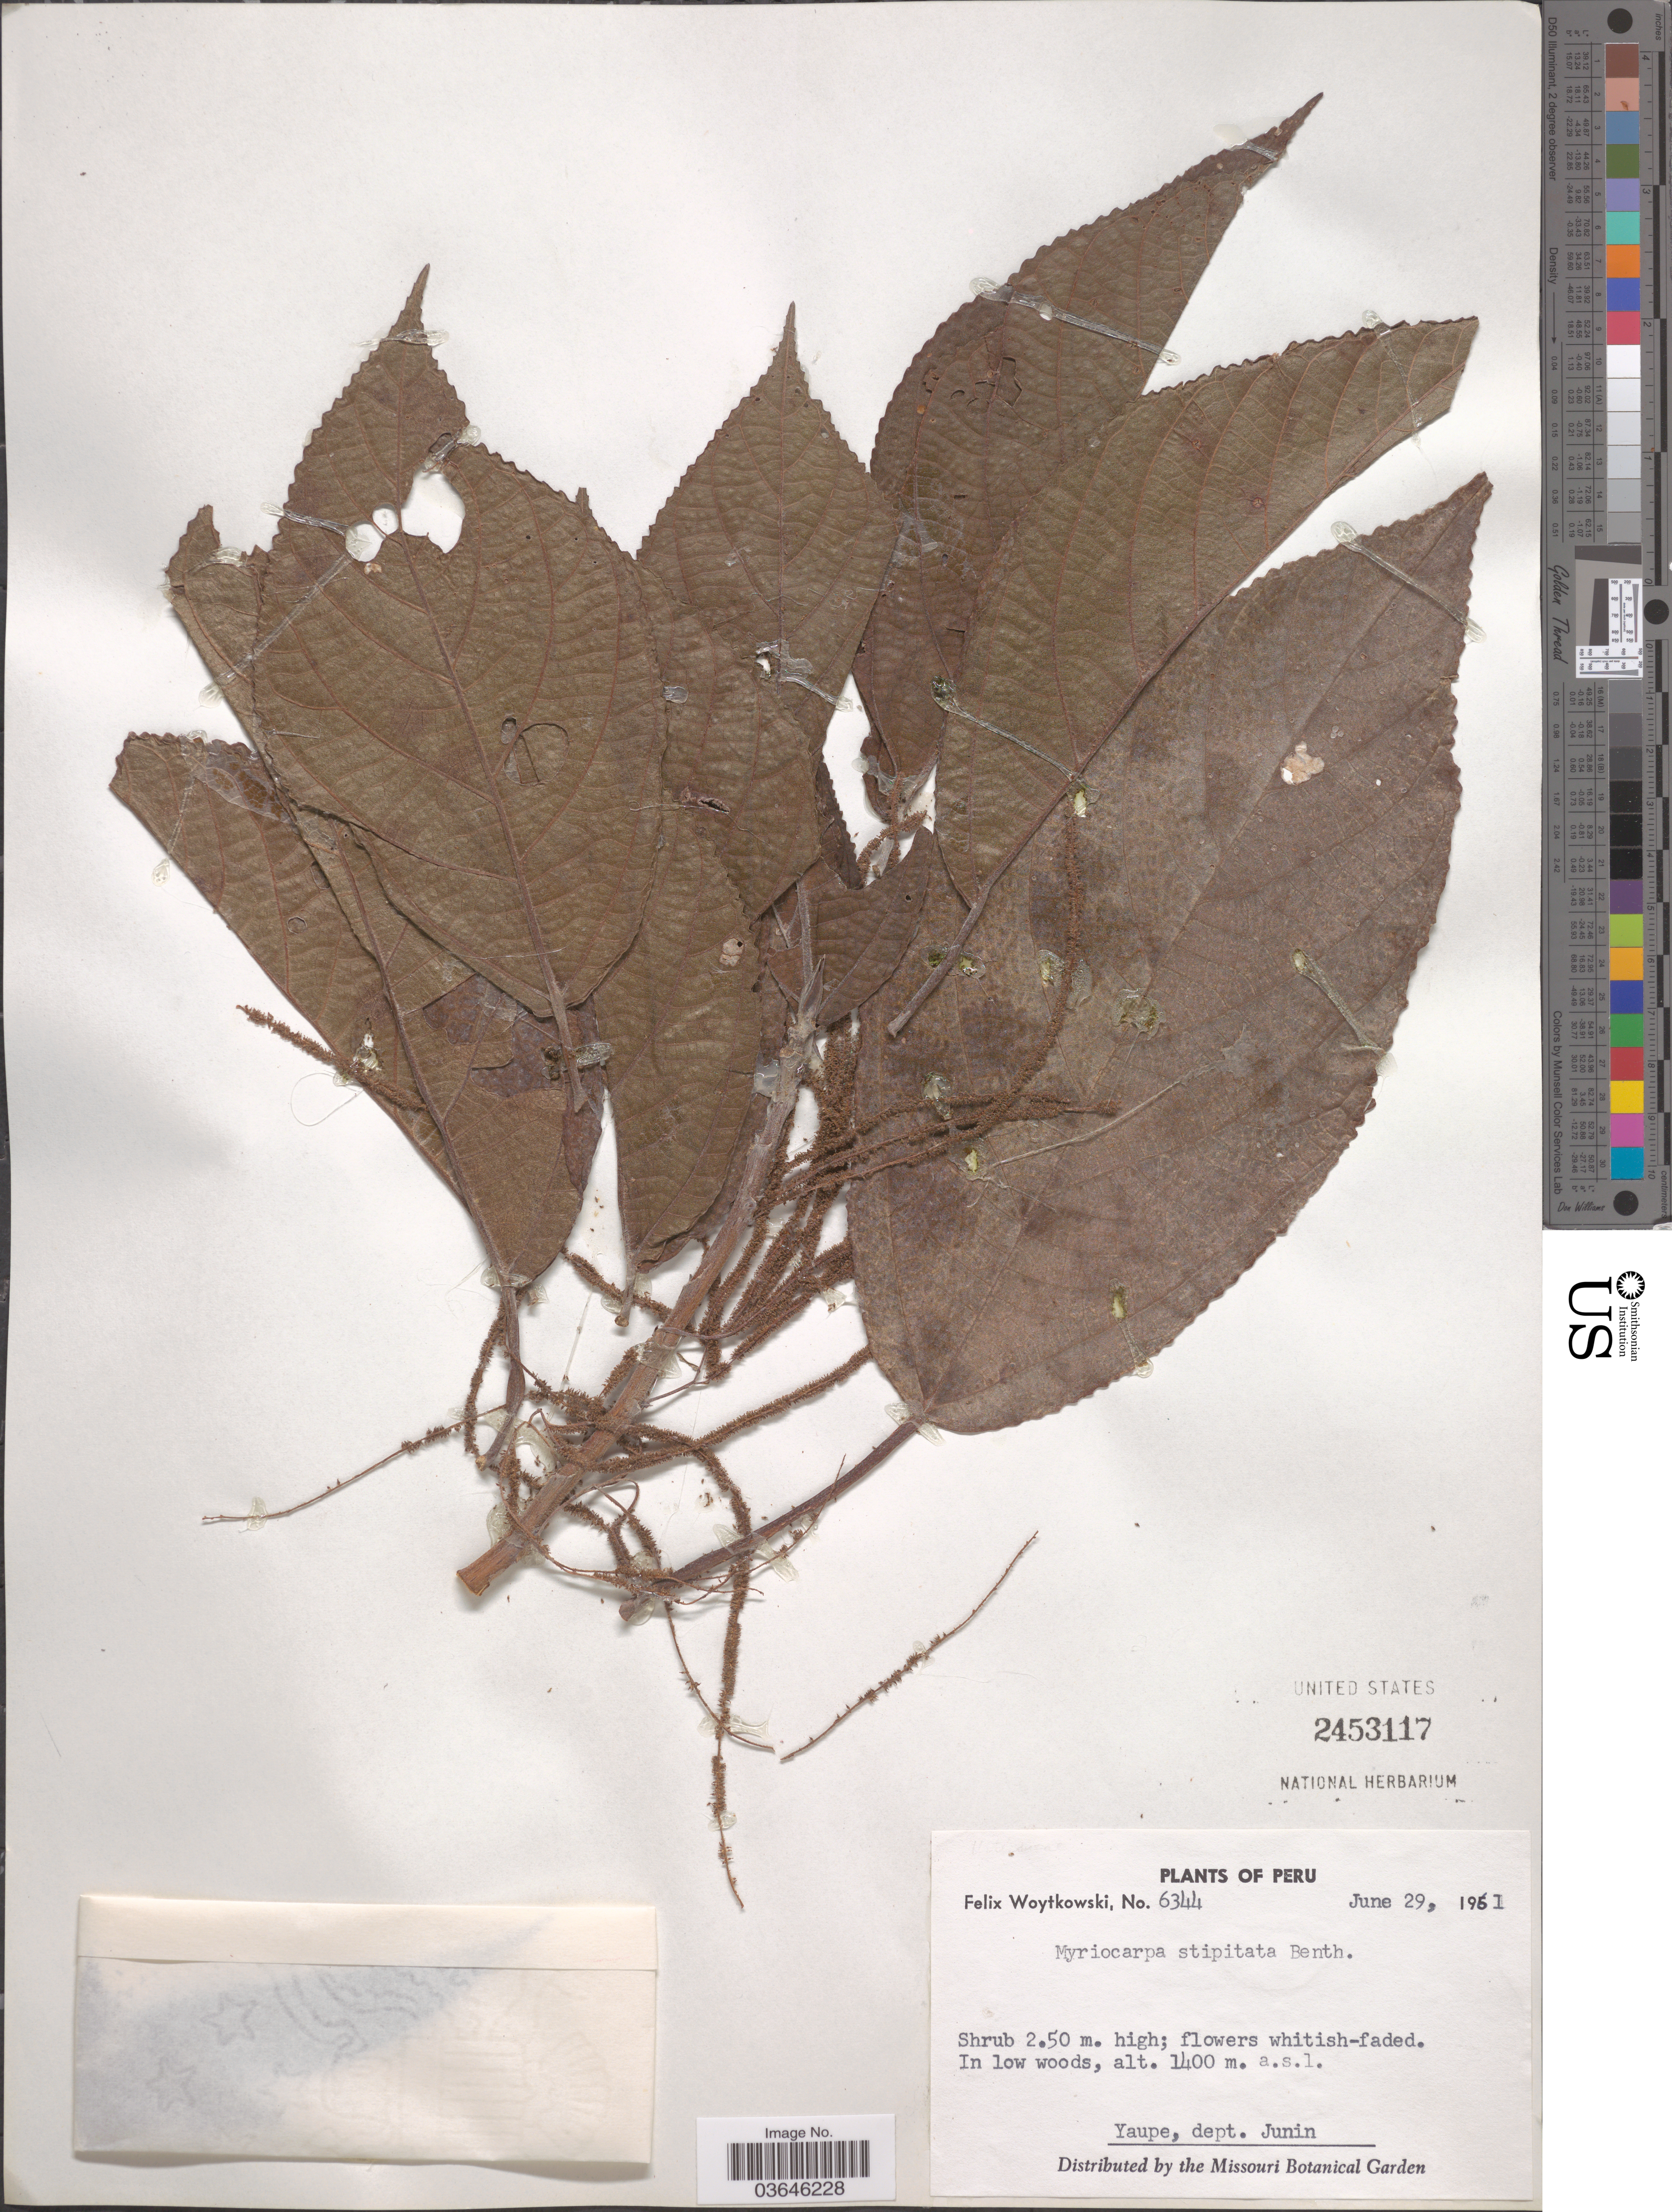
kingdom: Plantae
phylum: Tracheophyta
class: Magnoliopsida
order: Rosales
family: Urticaceae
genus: Myriocarpa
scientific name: Myriocarpa stipitata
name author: Benth.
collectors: F. Woytkowski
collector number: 6344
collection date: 1961-06-29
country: Peru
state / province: Junín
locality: Yaupe, dept. Junin.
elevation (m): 1400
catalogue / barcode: US 2453117